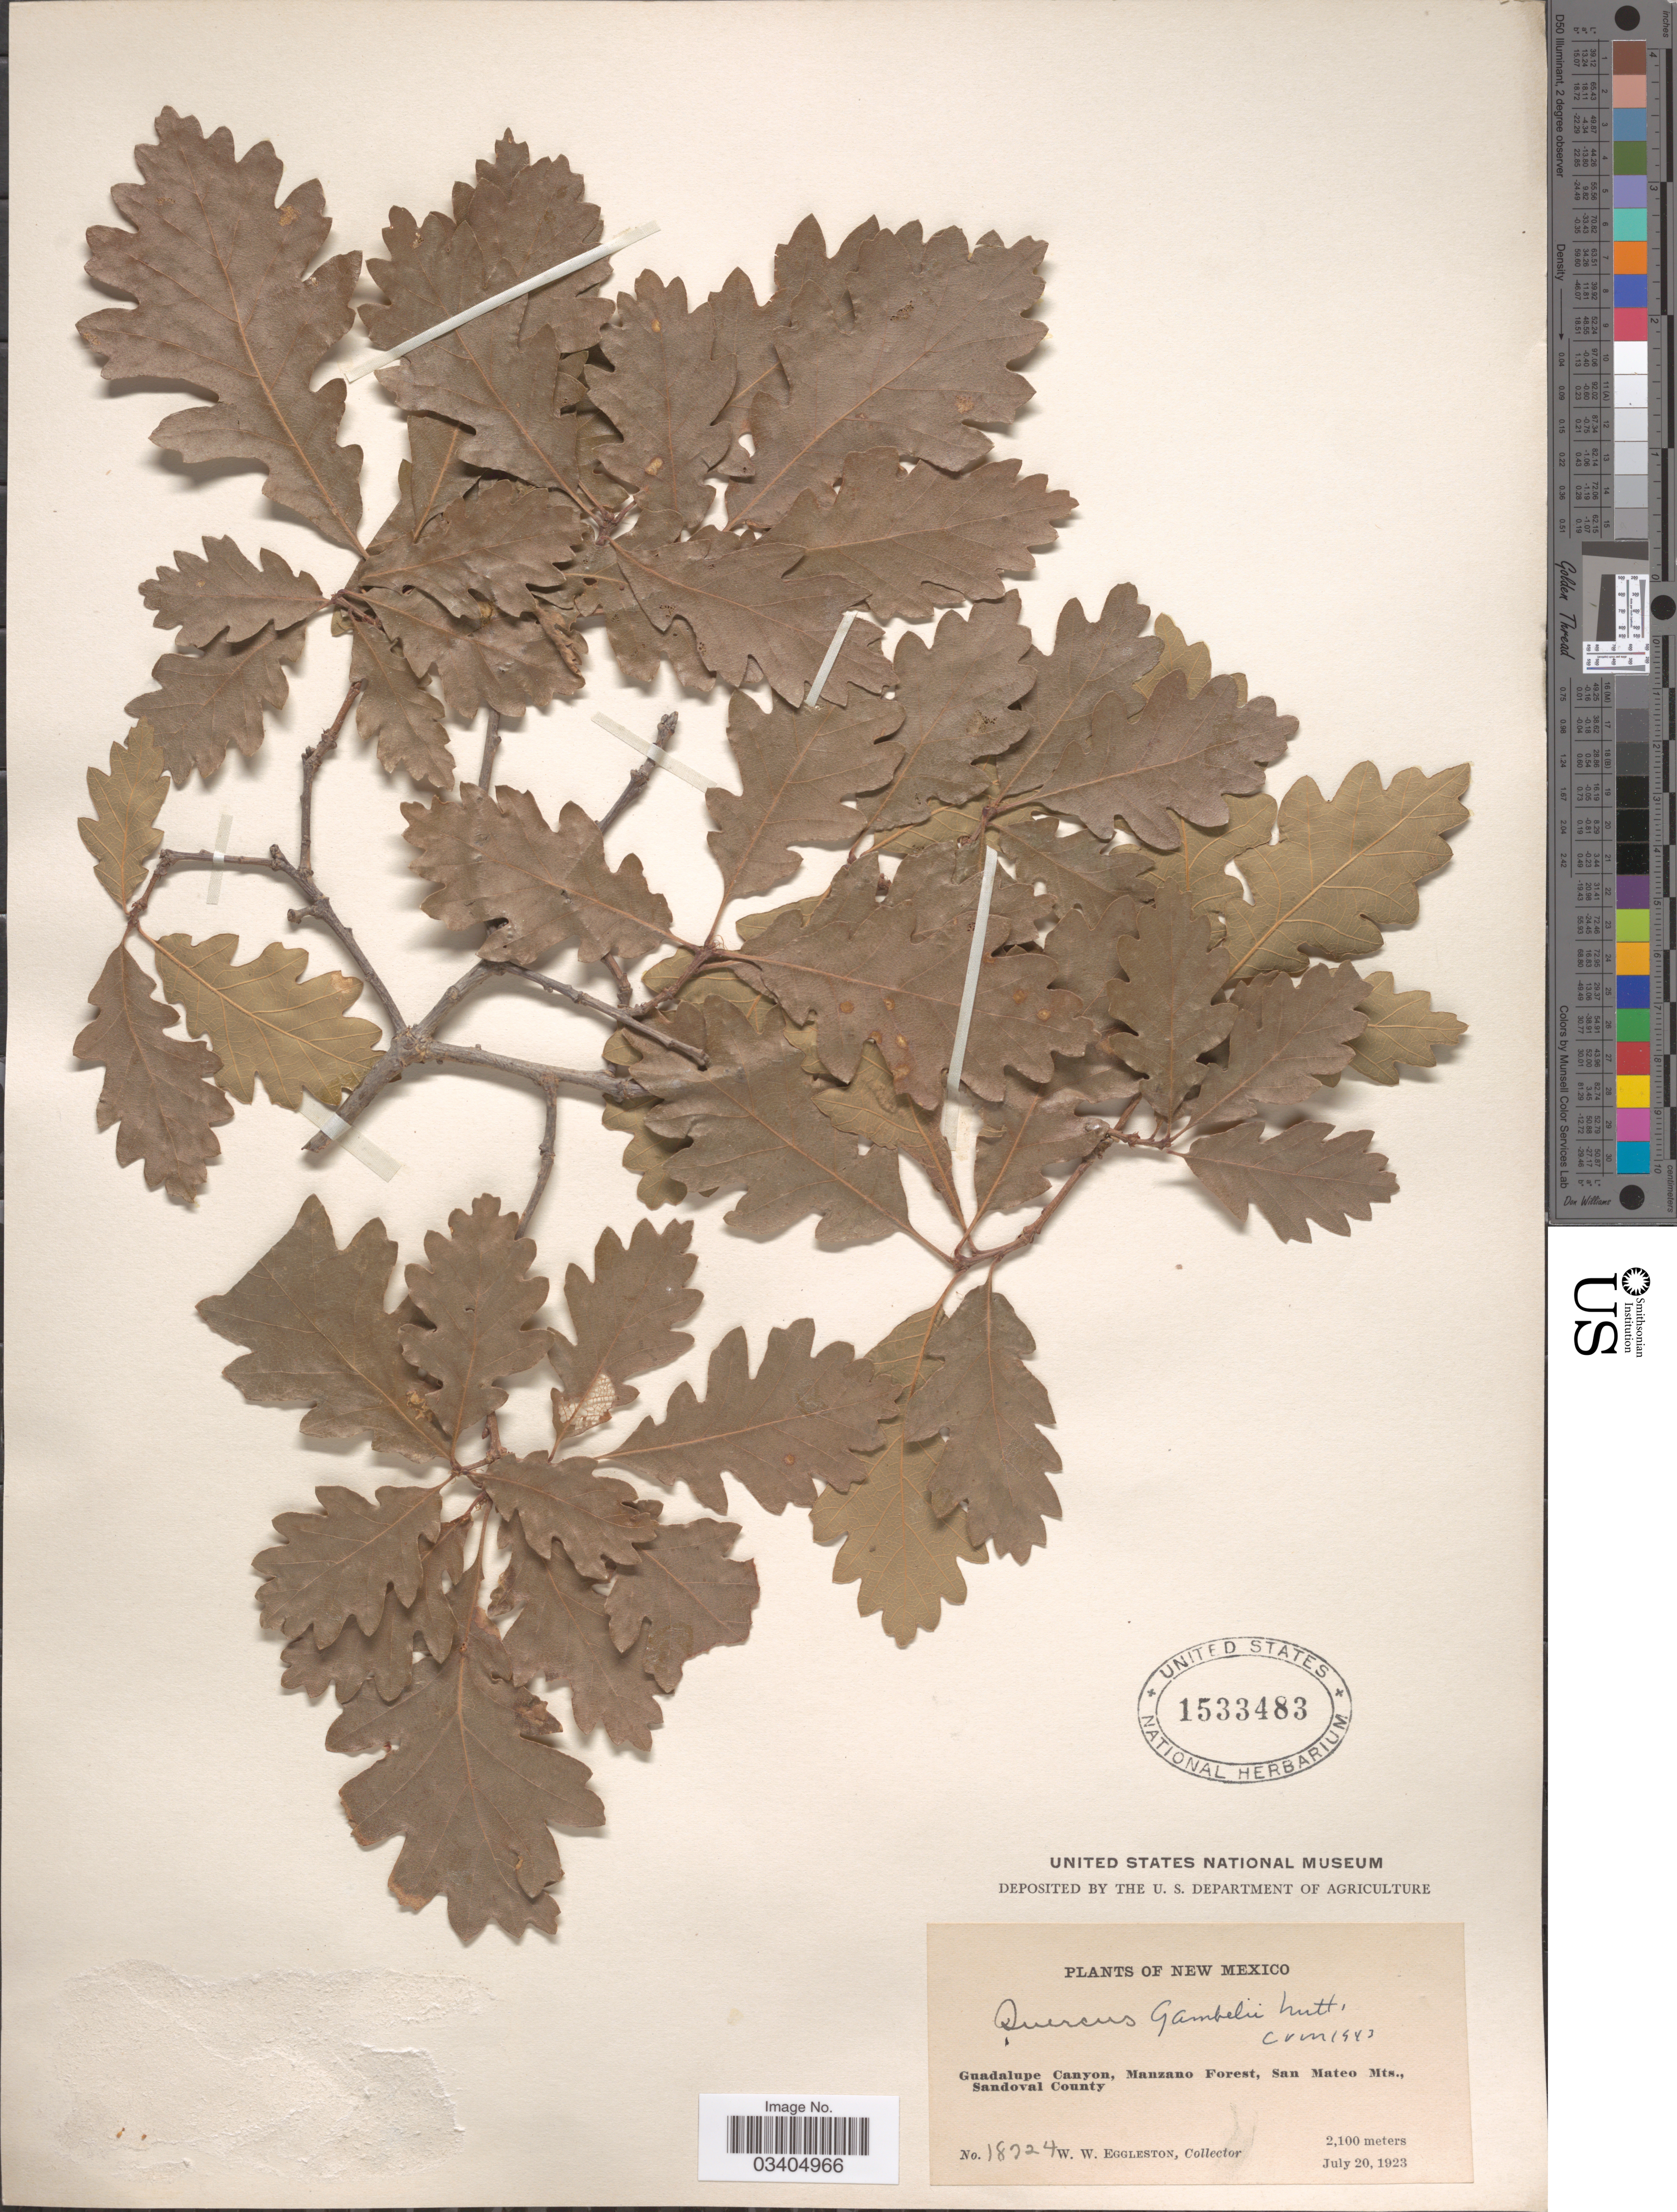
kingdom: Plantae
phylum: Tracheophyta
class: Magnoliopsida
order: Fagales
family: Fagaceae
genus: Quercus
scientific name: Quercus gambelii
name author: Nutt.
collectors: W. W. Eggleston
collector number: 18724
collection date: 1923-07-20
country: United States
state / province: New Mexico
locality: Guadalupe Canyon, Manzano Forest, San Mateo Mts., Sandoval County,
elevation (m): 2100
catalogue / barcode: US 1533483